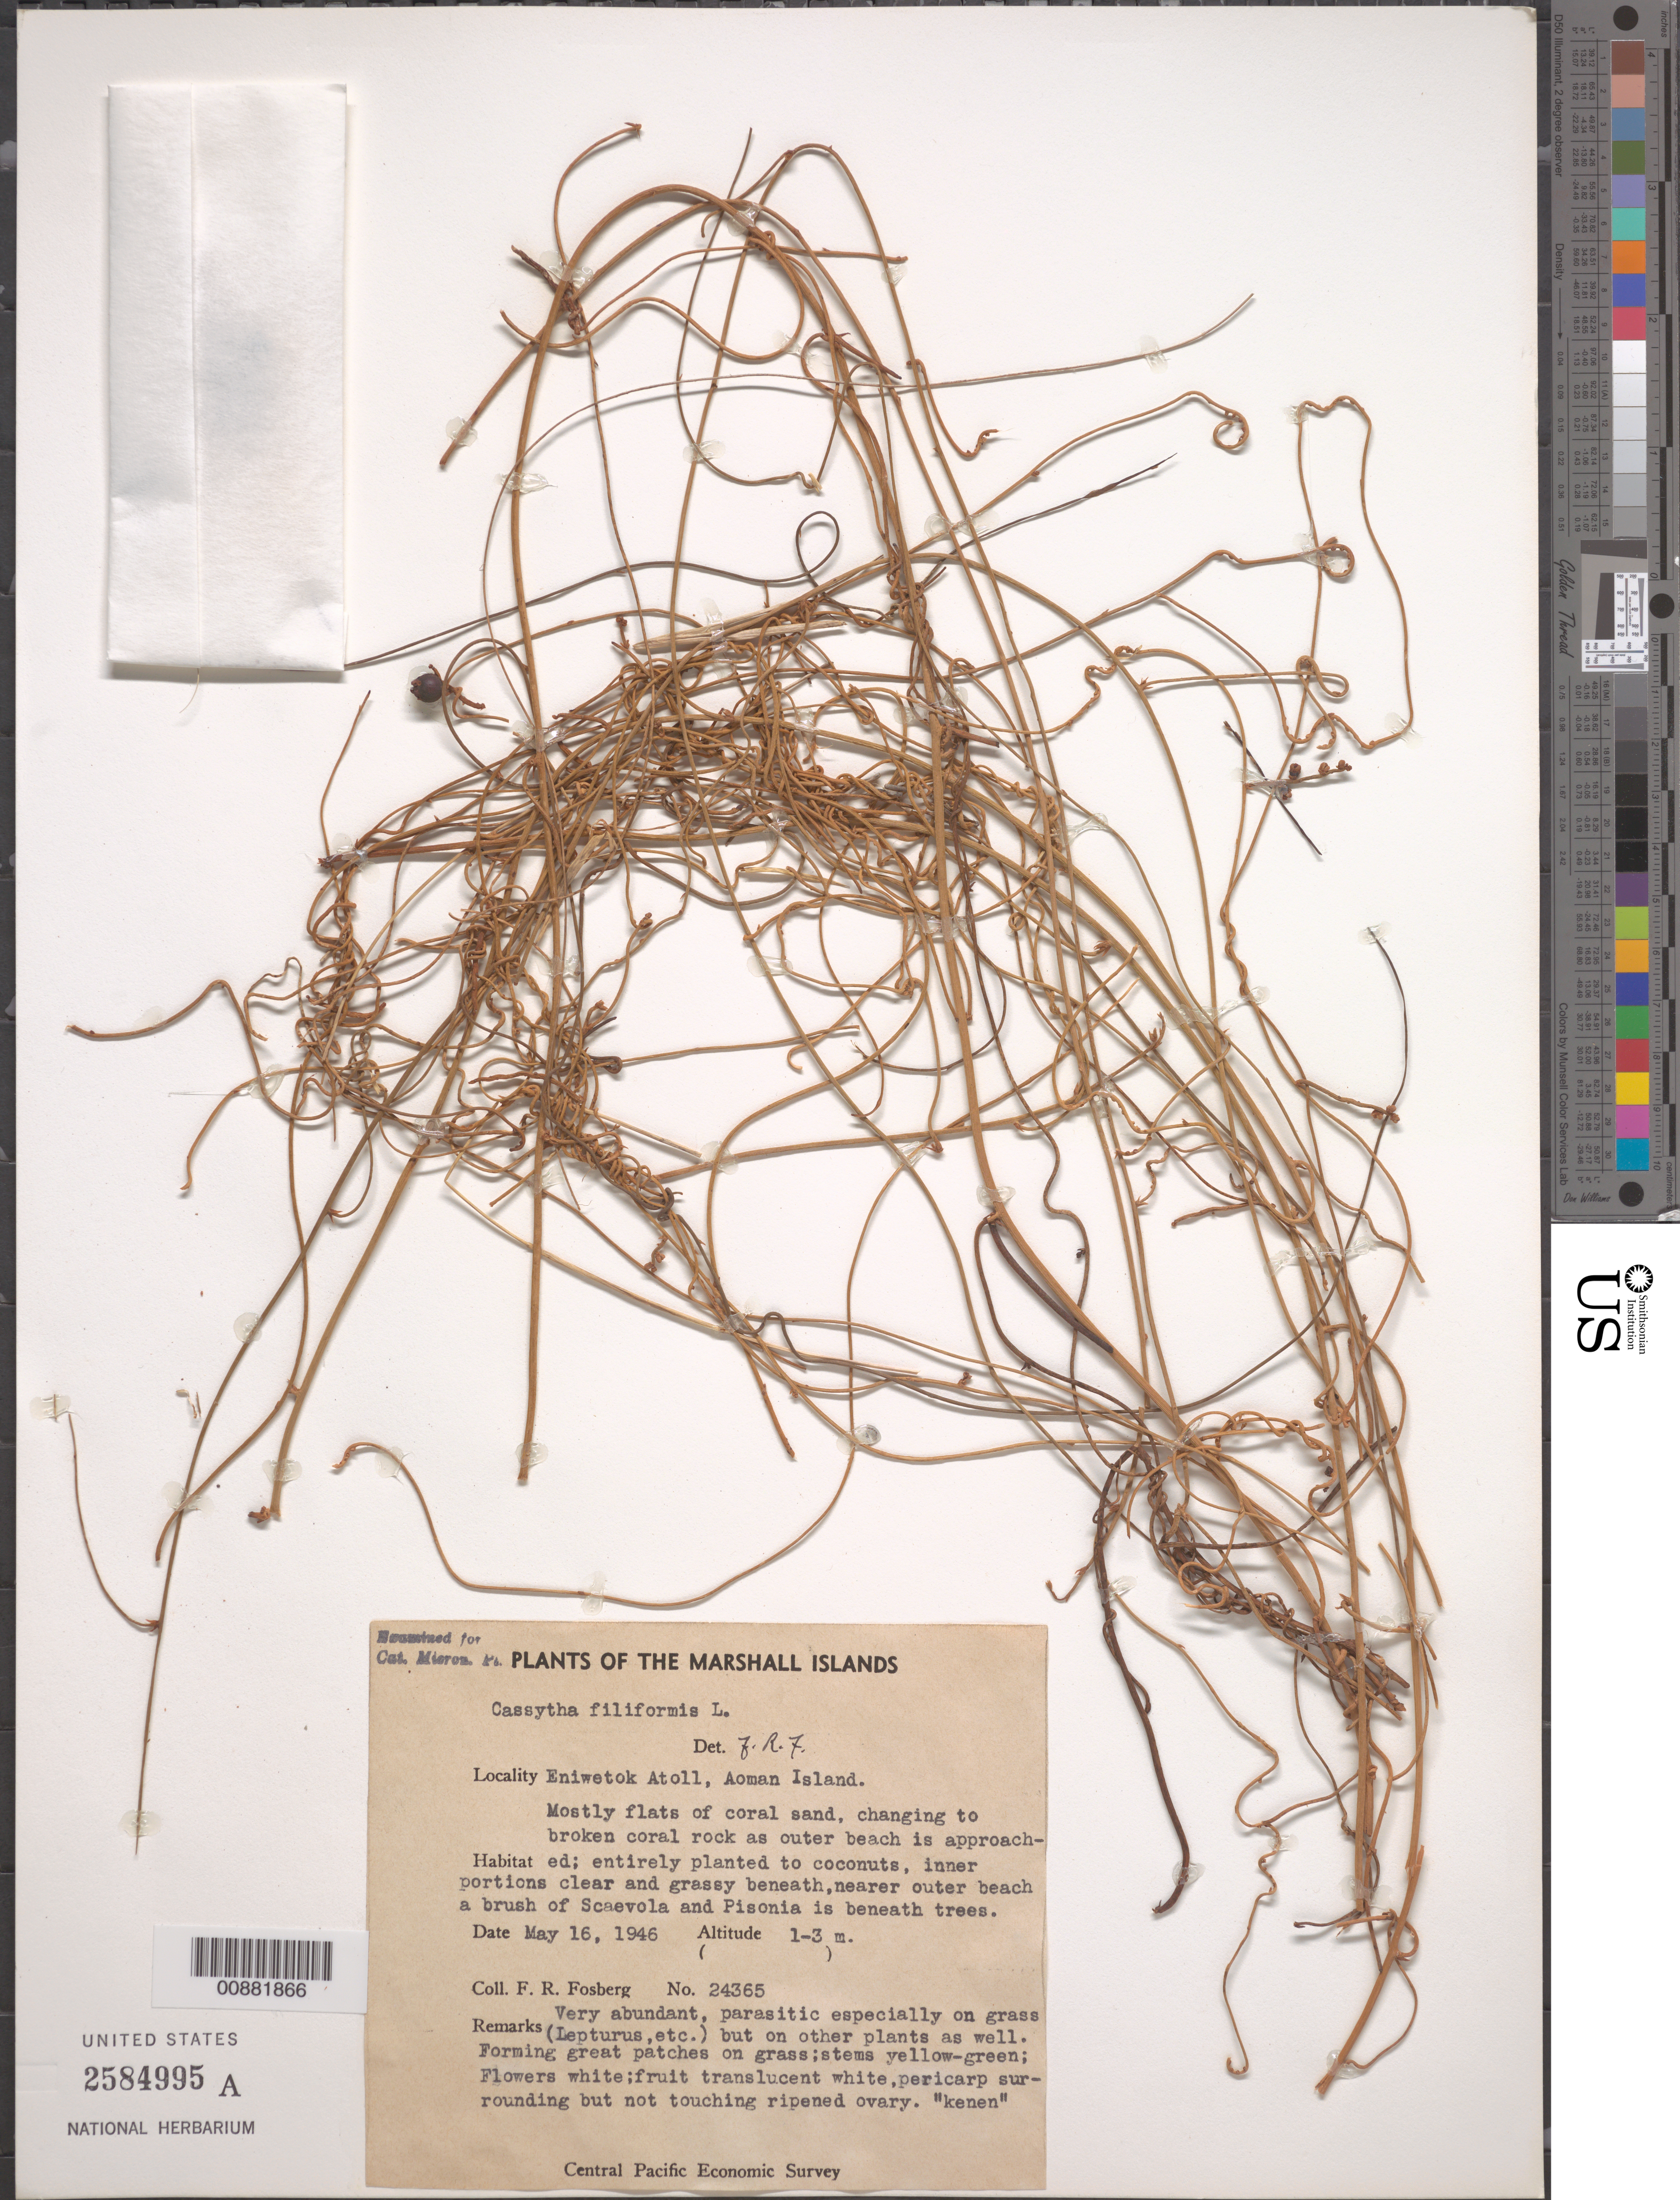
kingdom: Plantae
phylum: Tracheophyta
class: Magnoliopsida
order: Laurales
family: Lauraceae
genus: Cassytha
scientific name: Cassytha filiformis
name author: L.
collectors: F. R. Fosberg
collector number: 24365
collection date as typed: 16 May 1946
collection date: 1946-05-16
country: Marshall Islands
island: Enewetak [Eniwetok] Atoll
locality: Eniwetok Atoll, Aoman I.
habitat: entirely planted to coconuts, inner portion clear & grassy beneath; parasitic esp on grass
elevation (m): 1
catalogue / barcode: US 2584995